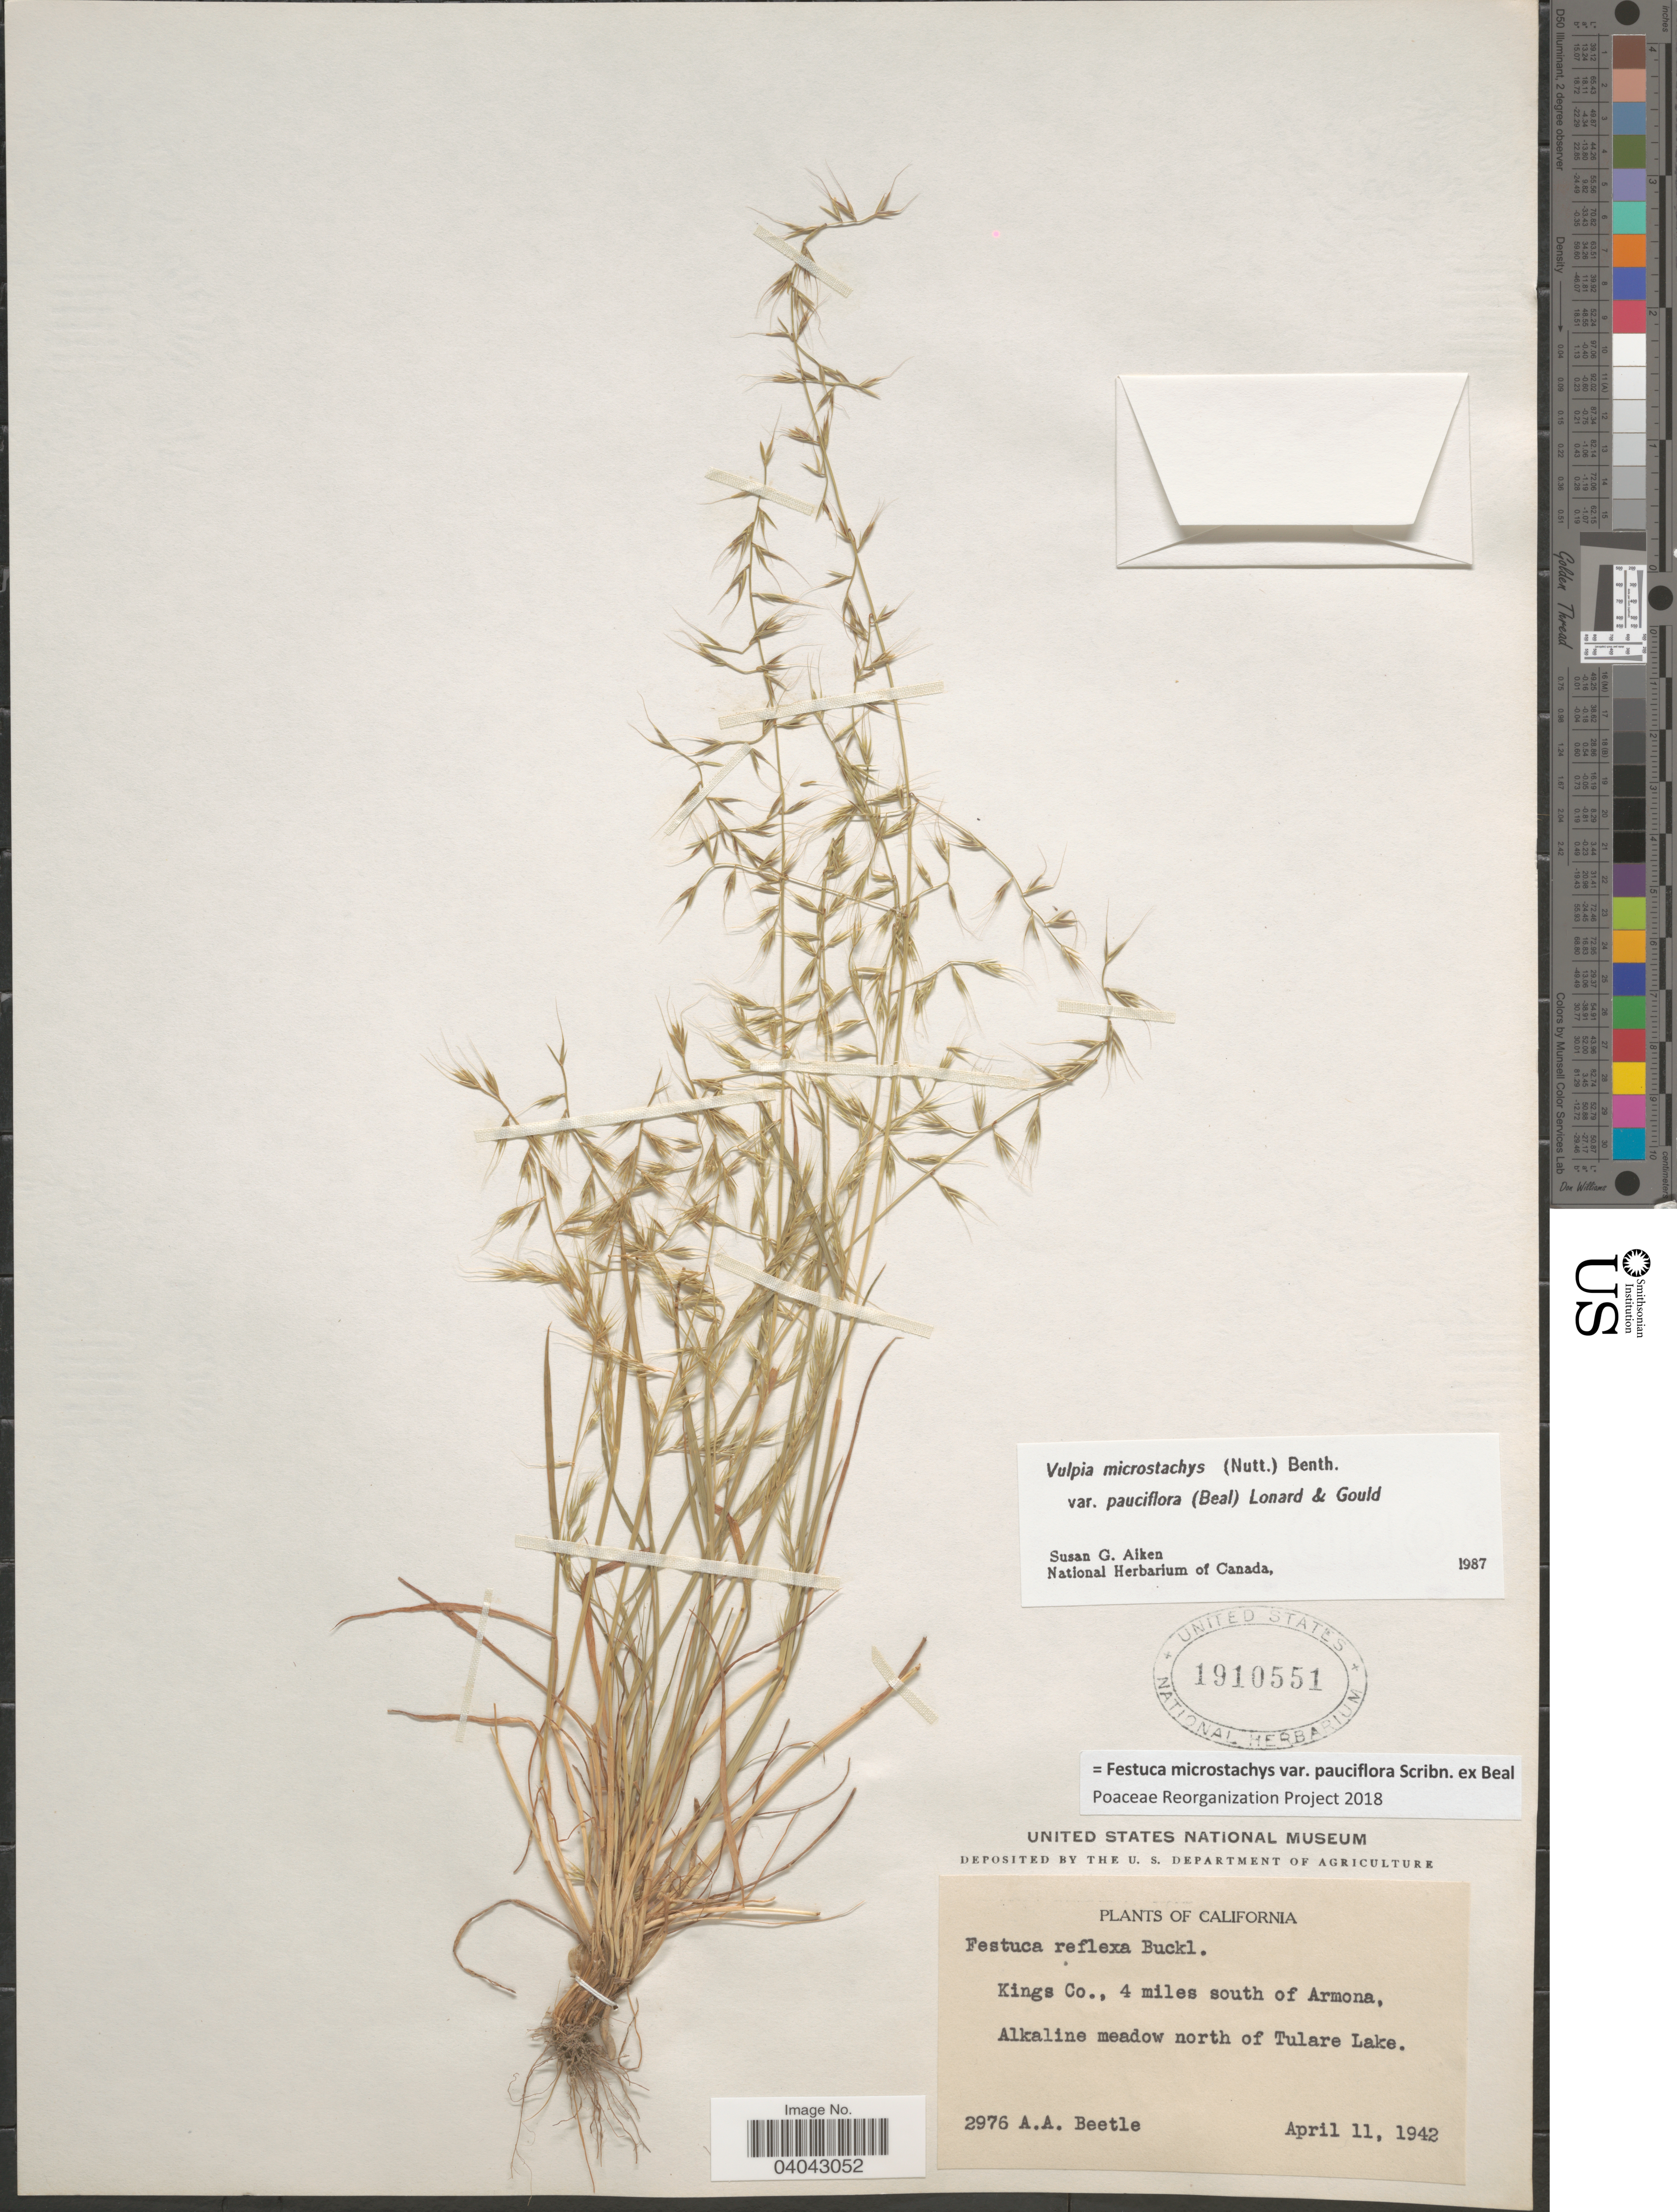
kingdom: Plantae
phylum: Tracheophyta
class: Liliopsida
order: Poales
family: Poaceae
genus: Festuca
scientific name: Festuca microstachys var. pauciflora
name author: Scribn. ex W.J. Beal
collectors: A. A. Beetle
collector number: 2976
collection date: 1942-04-11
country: United States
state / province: California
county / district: Kings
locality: Kings Co., 4 miles south of Armona, Alkaline meadow north of Tulare Lake.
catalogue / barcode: US 1910551